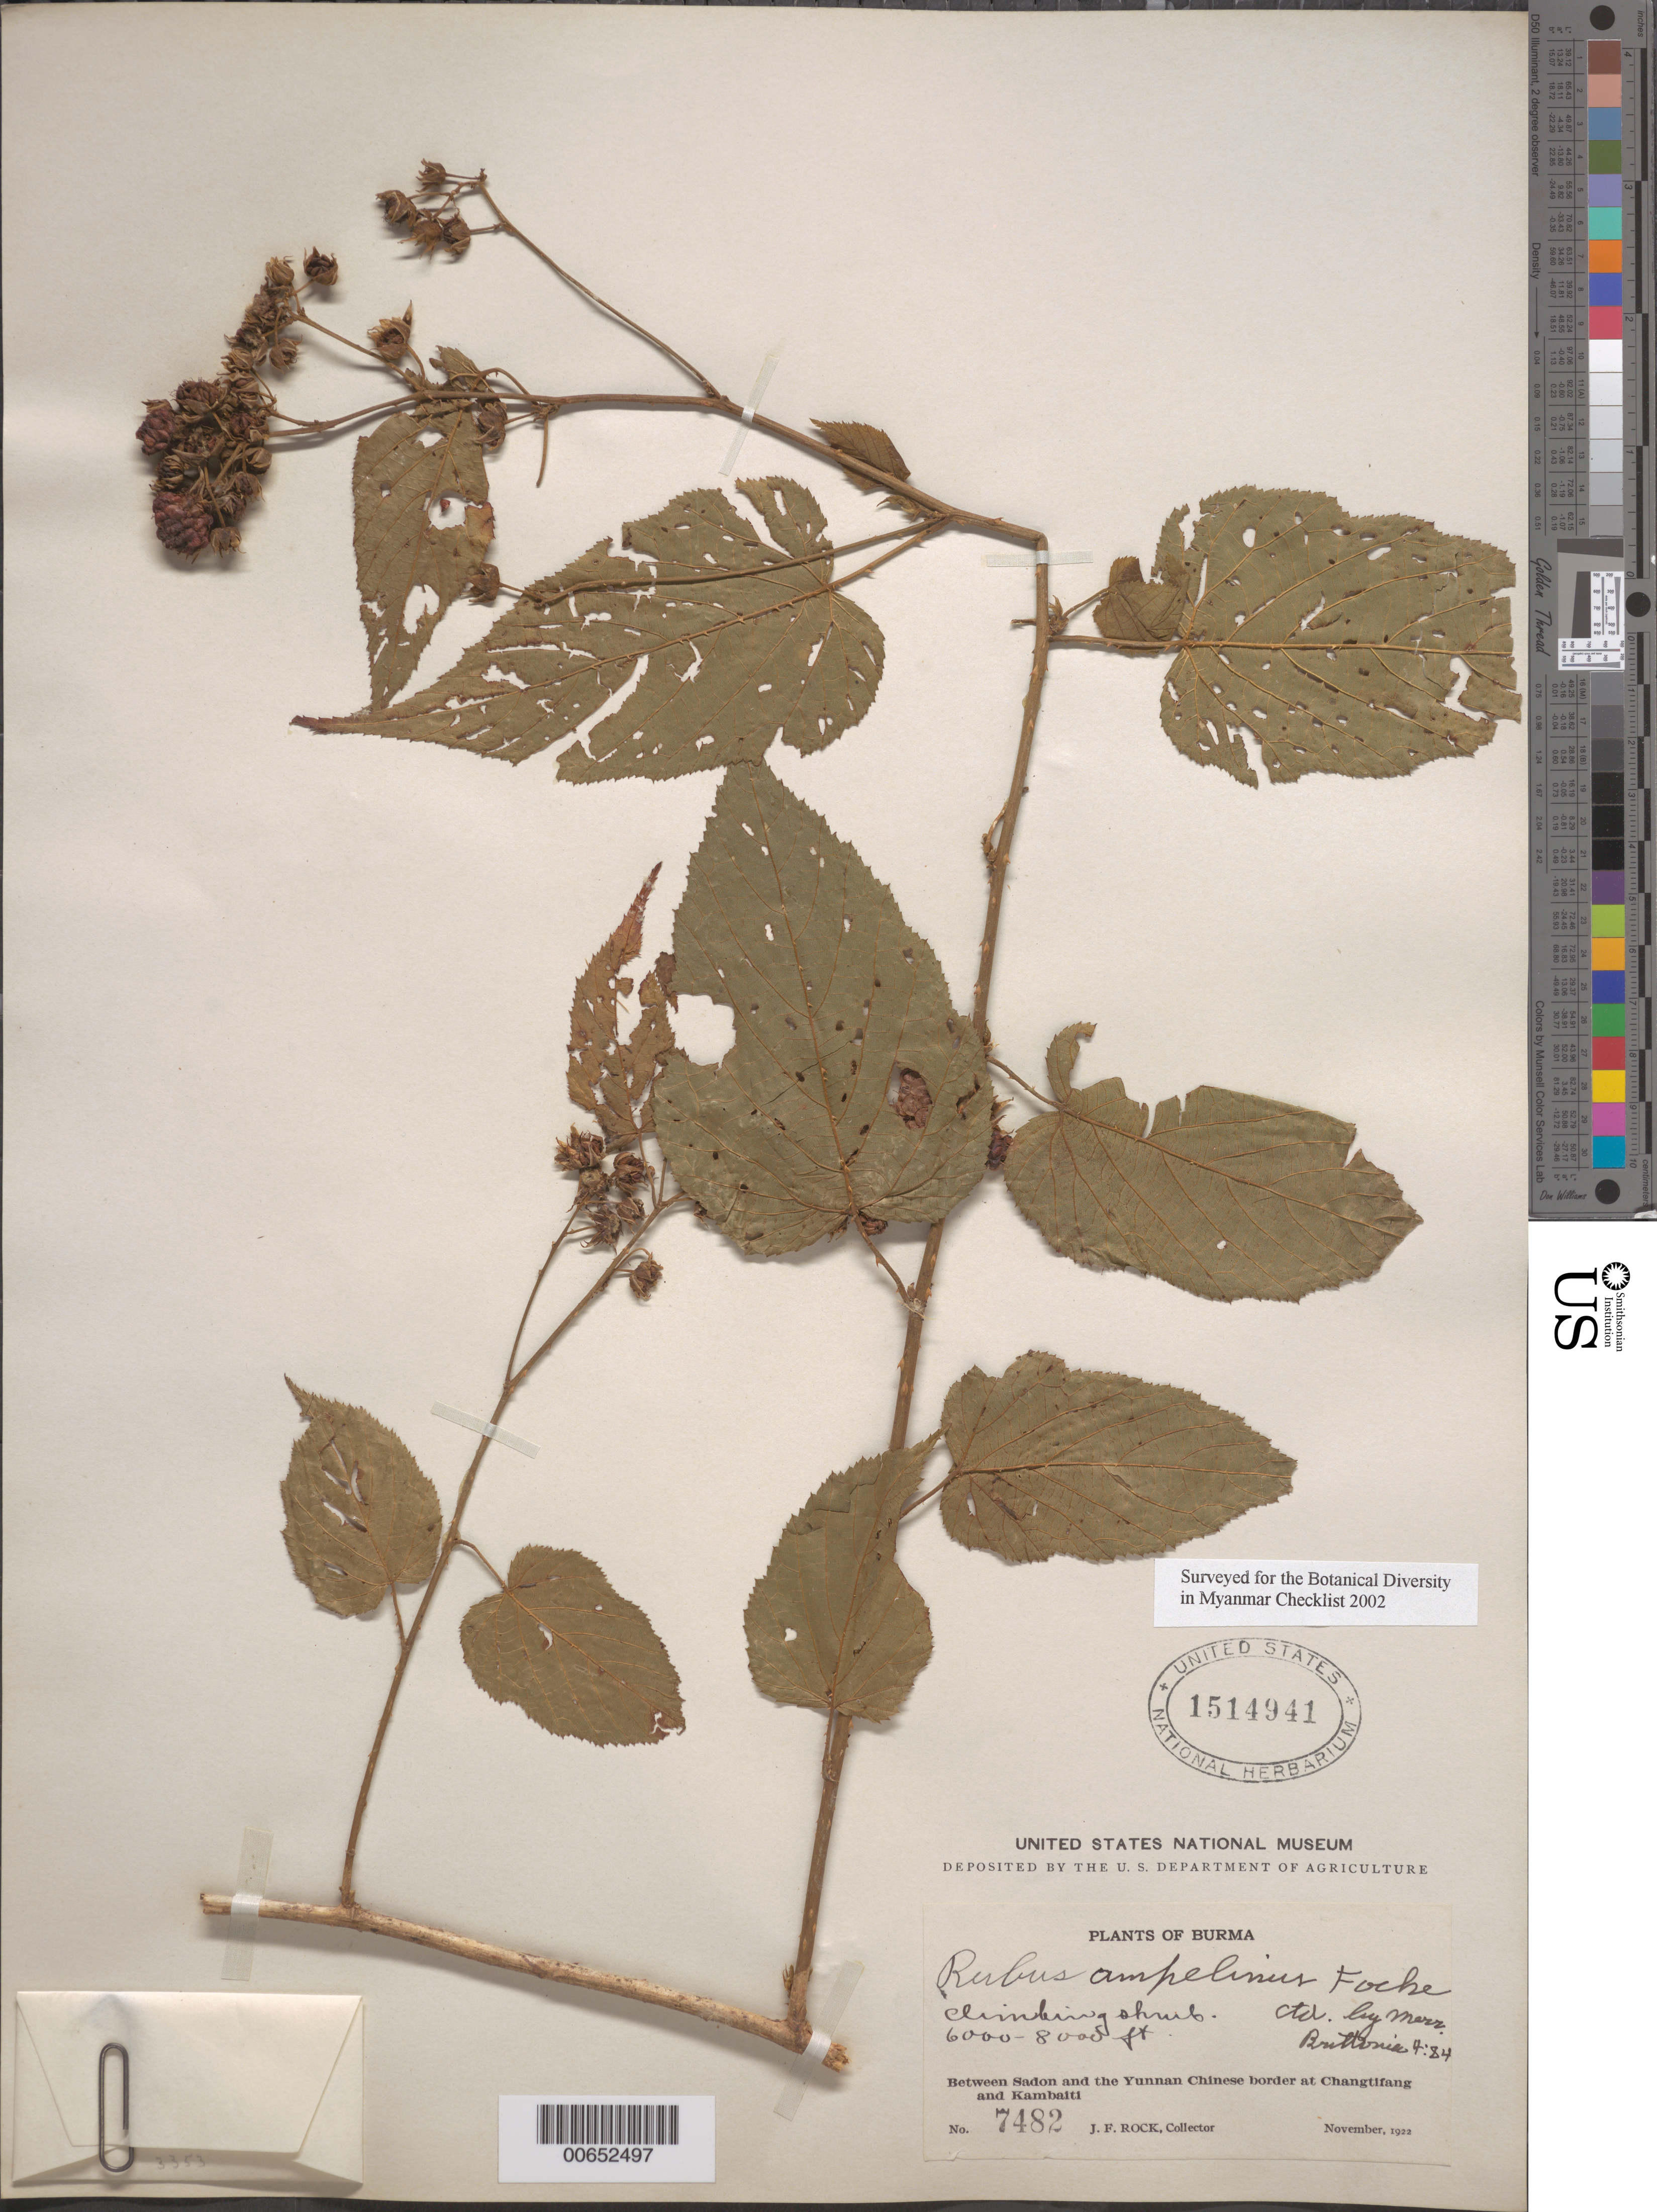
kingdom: Plantae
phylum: Tracheophyta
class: Magnoliopsida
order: Rosales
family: Rosaceae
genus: Rubus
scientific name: Rubus ampelinus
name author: Focke ex Diels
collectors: J. F. Rock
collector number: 7482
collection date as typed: Nov 1922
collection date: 1922-11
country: Myanmar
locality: Between Sadon and the Yunnan Chinese border at Changtifang and Kambalti.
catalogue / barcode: US 1514941